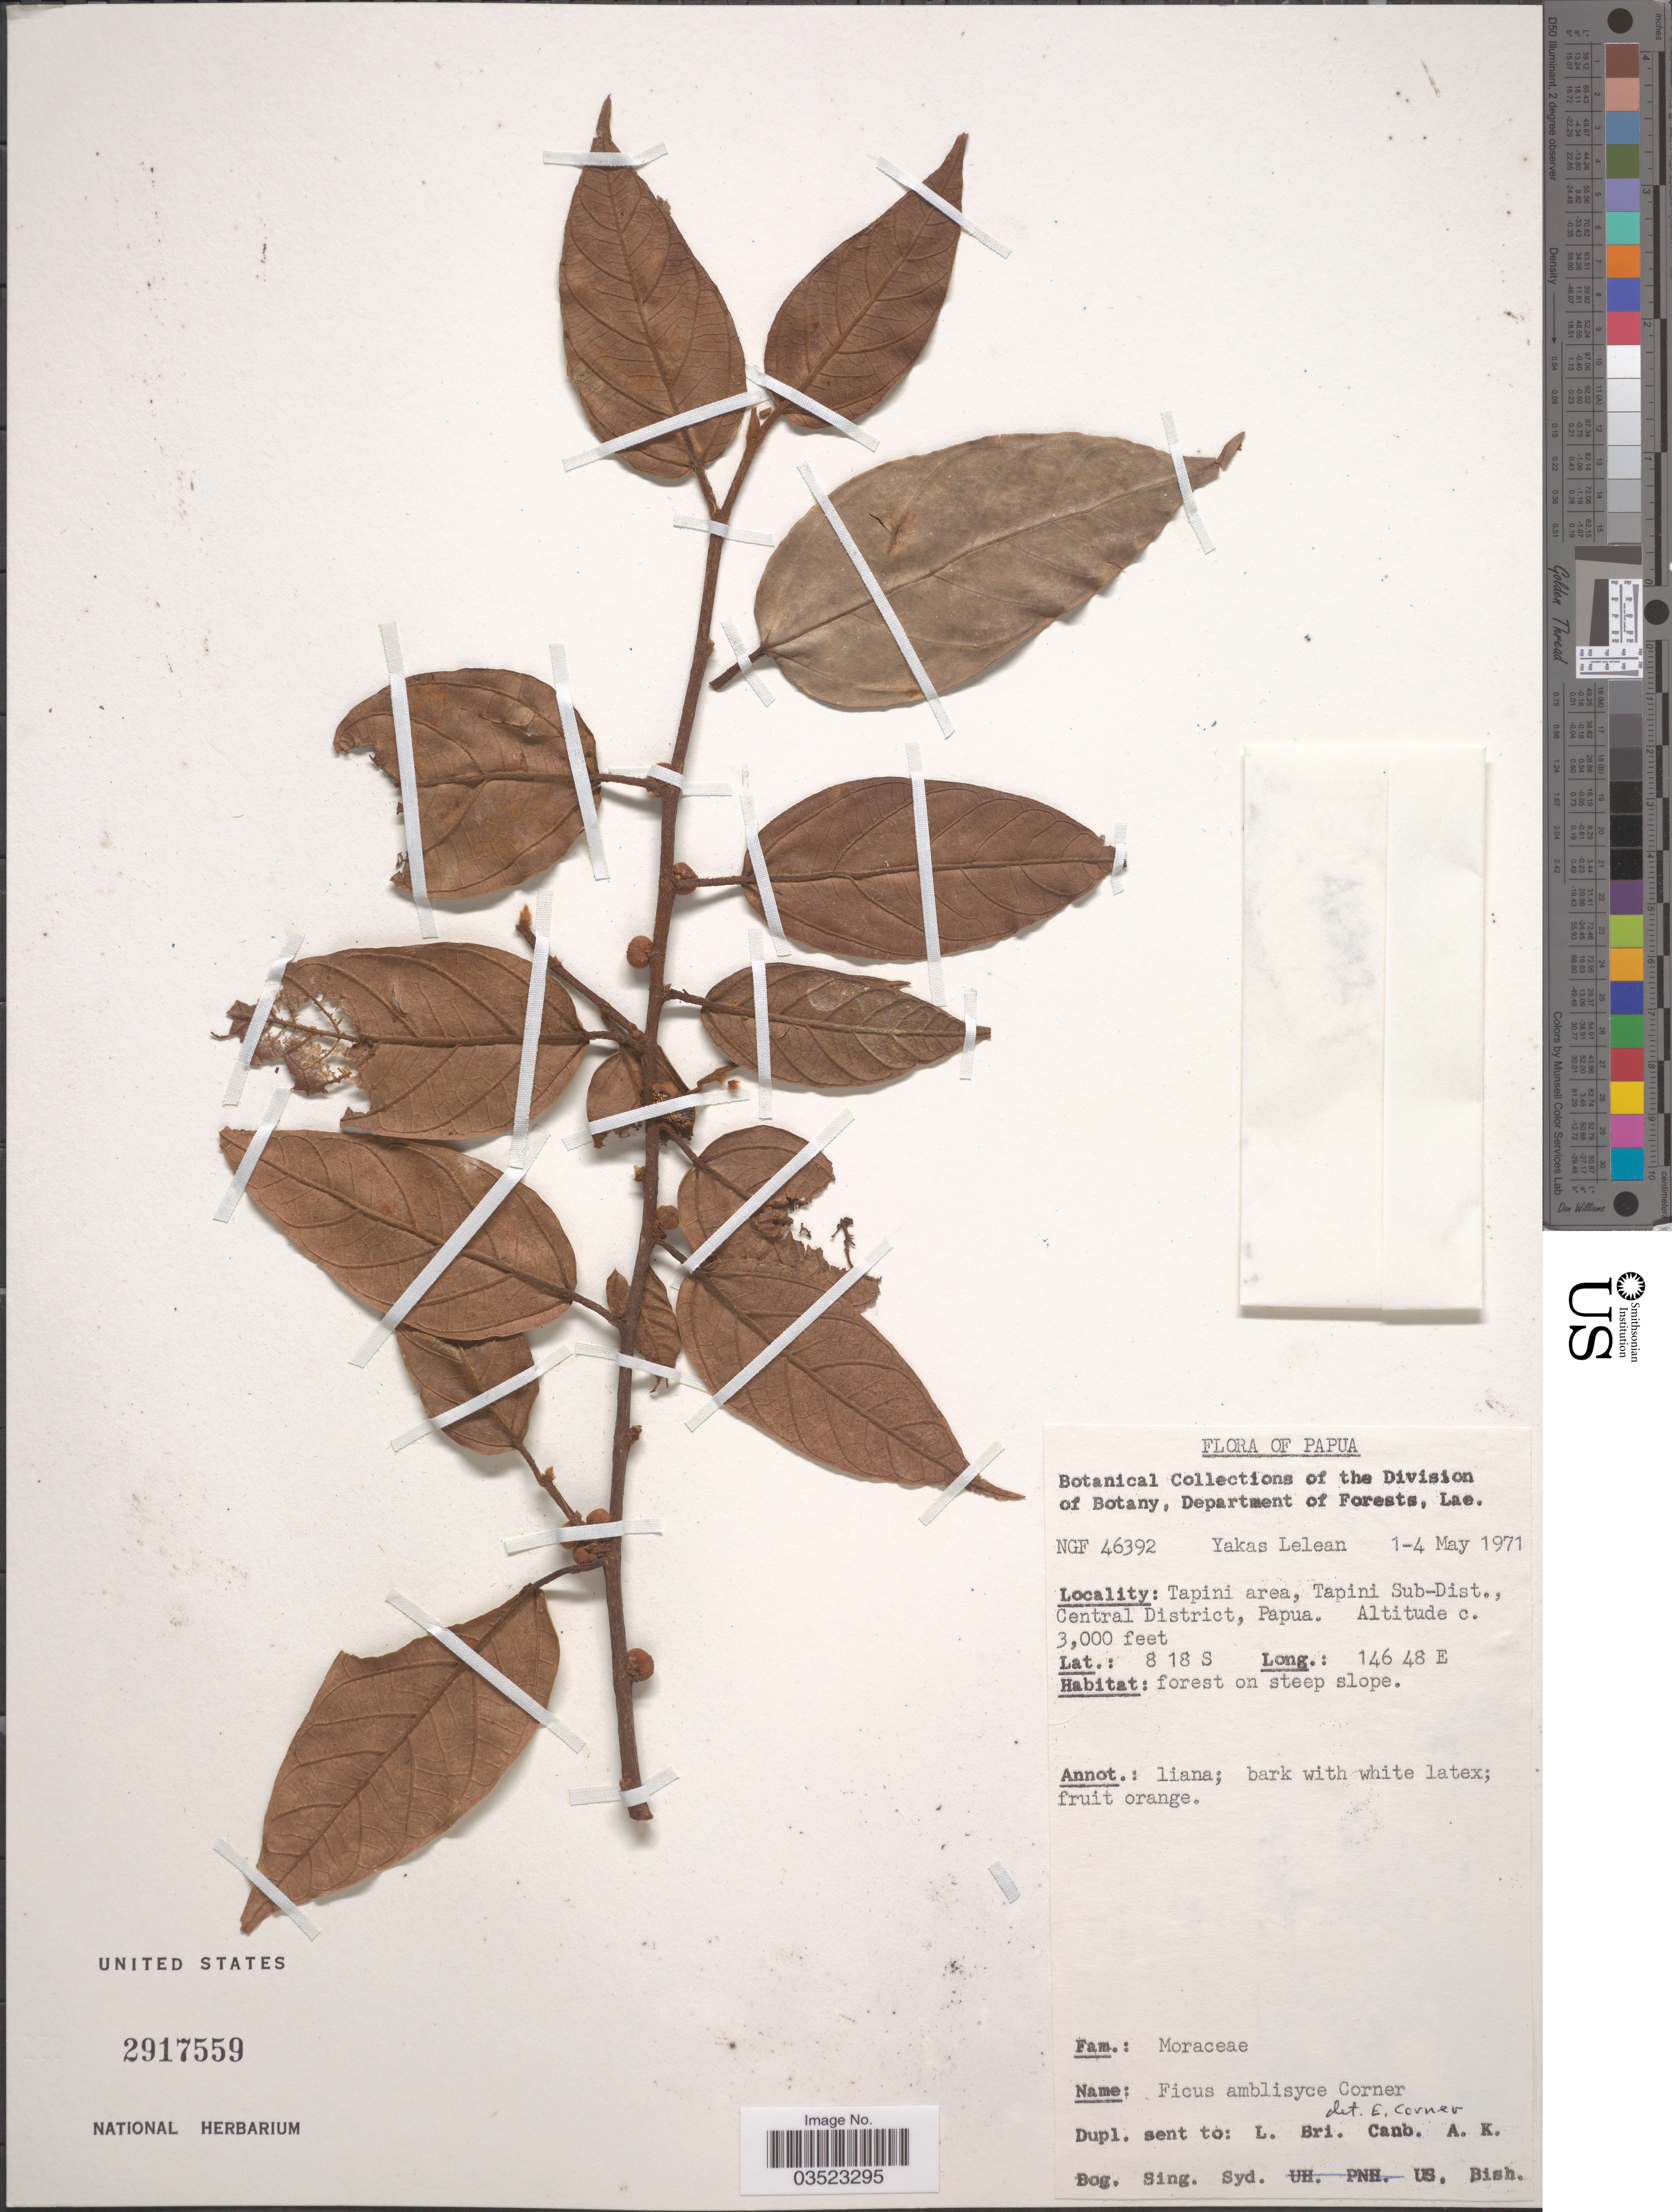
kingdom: Plantae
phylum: Tracheophyta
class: Magnoliopsida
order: Rosales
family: Moraceae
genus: Ficus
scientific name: Ficus amblisyce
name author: Corner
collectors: Y. Lelean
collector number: NGF46392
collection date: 1971-05-01/1971-05-04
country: Papua New Guinea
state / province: Central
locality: Papua. Tapini area, Tapini Sub-Dist., Central District, Papua.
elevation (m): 914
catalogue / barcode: US 2917559